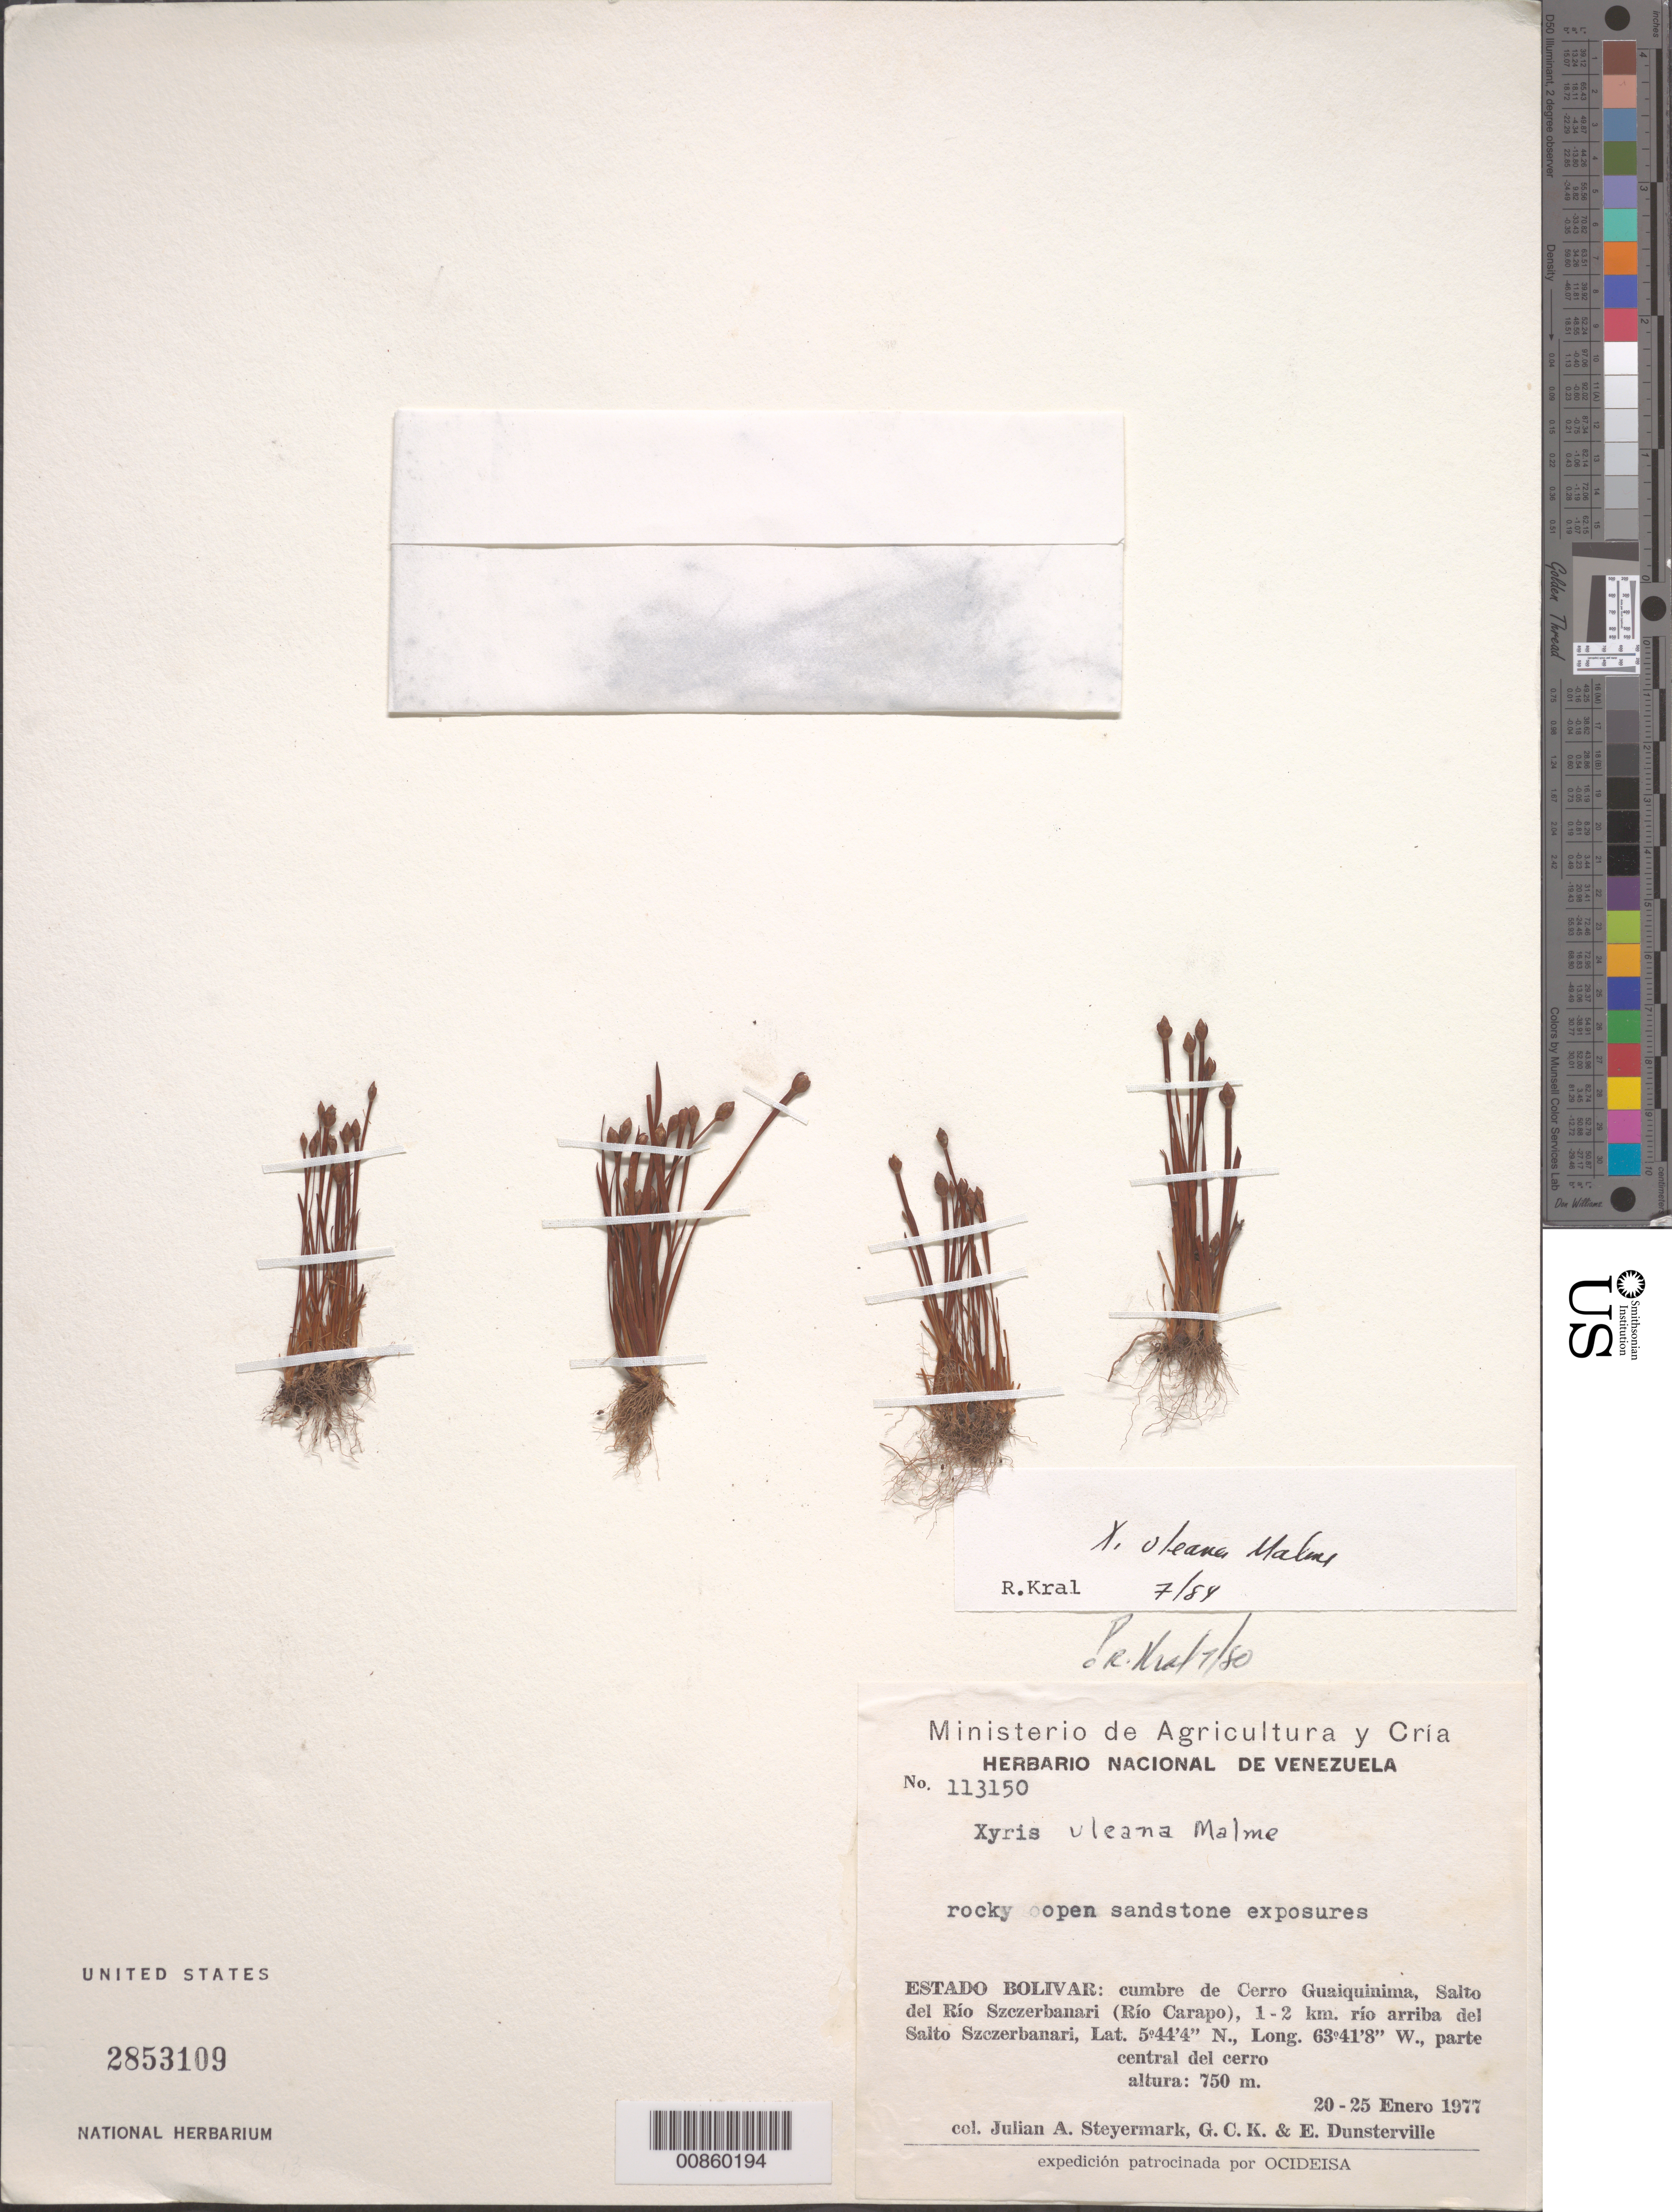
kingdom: Plantae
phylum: Tracheophyta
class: Liliopsida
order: Poales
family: Xyridaceae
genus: Xyris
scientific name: Xyris uleana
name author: Malme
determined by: Kral, Robert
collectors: J. Steyermark, G. C. K. Dunsterville & E. Dunsterville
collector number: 113150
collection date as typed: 20-Jan-77 to 25-Jan-77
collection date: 1977-01-20/1977-01-25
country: Venezuela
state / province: Bolívar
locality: Cerro Guaiquinima, summit, salto del Río Szczerbanari (Río Carapo), 1-2 km río arriba del Salto Szczerbanari, parte de central de cerro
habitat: Rocky open sandstone exposures.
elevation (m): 750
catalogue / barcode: US 2853109